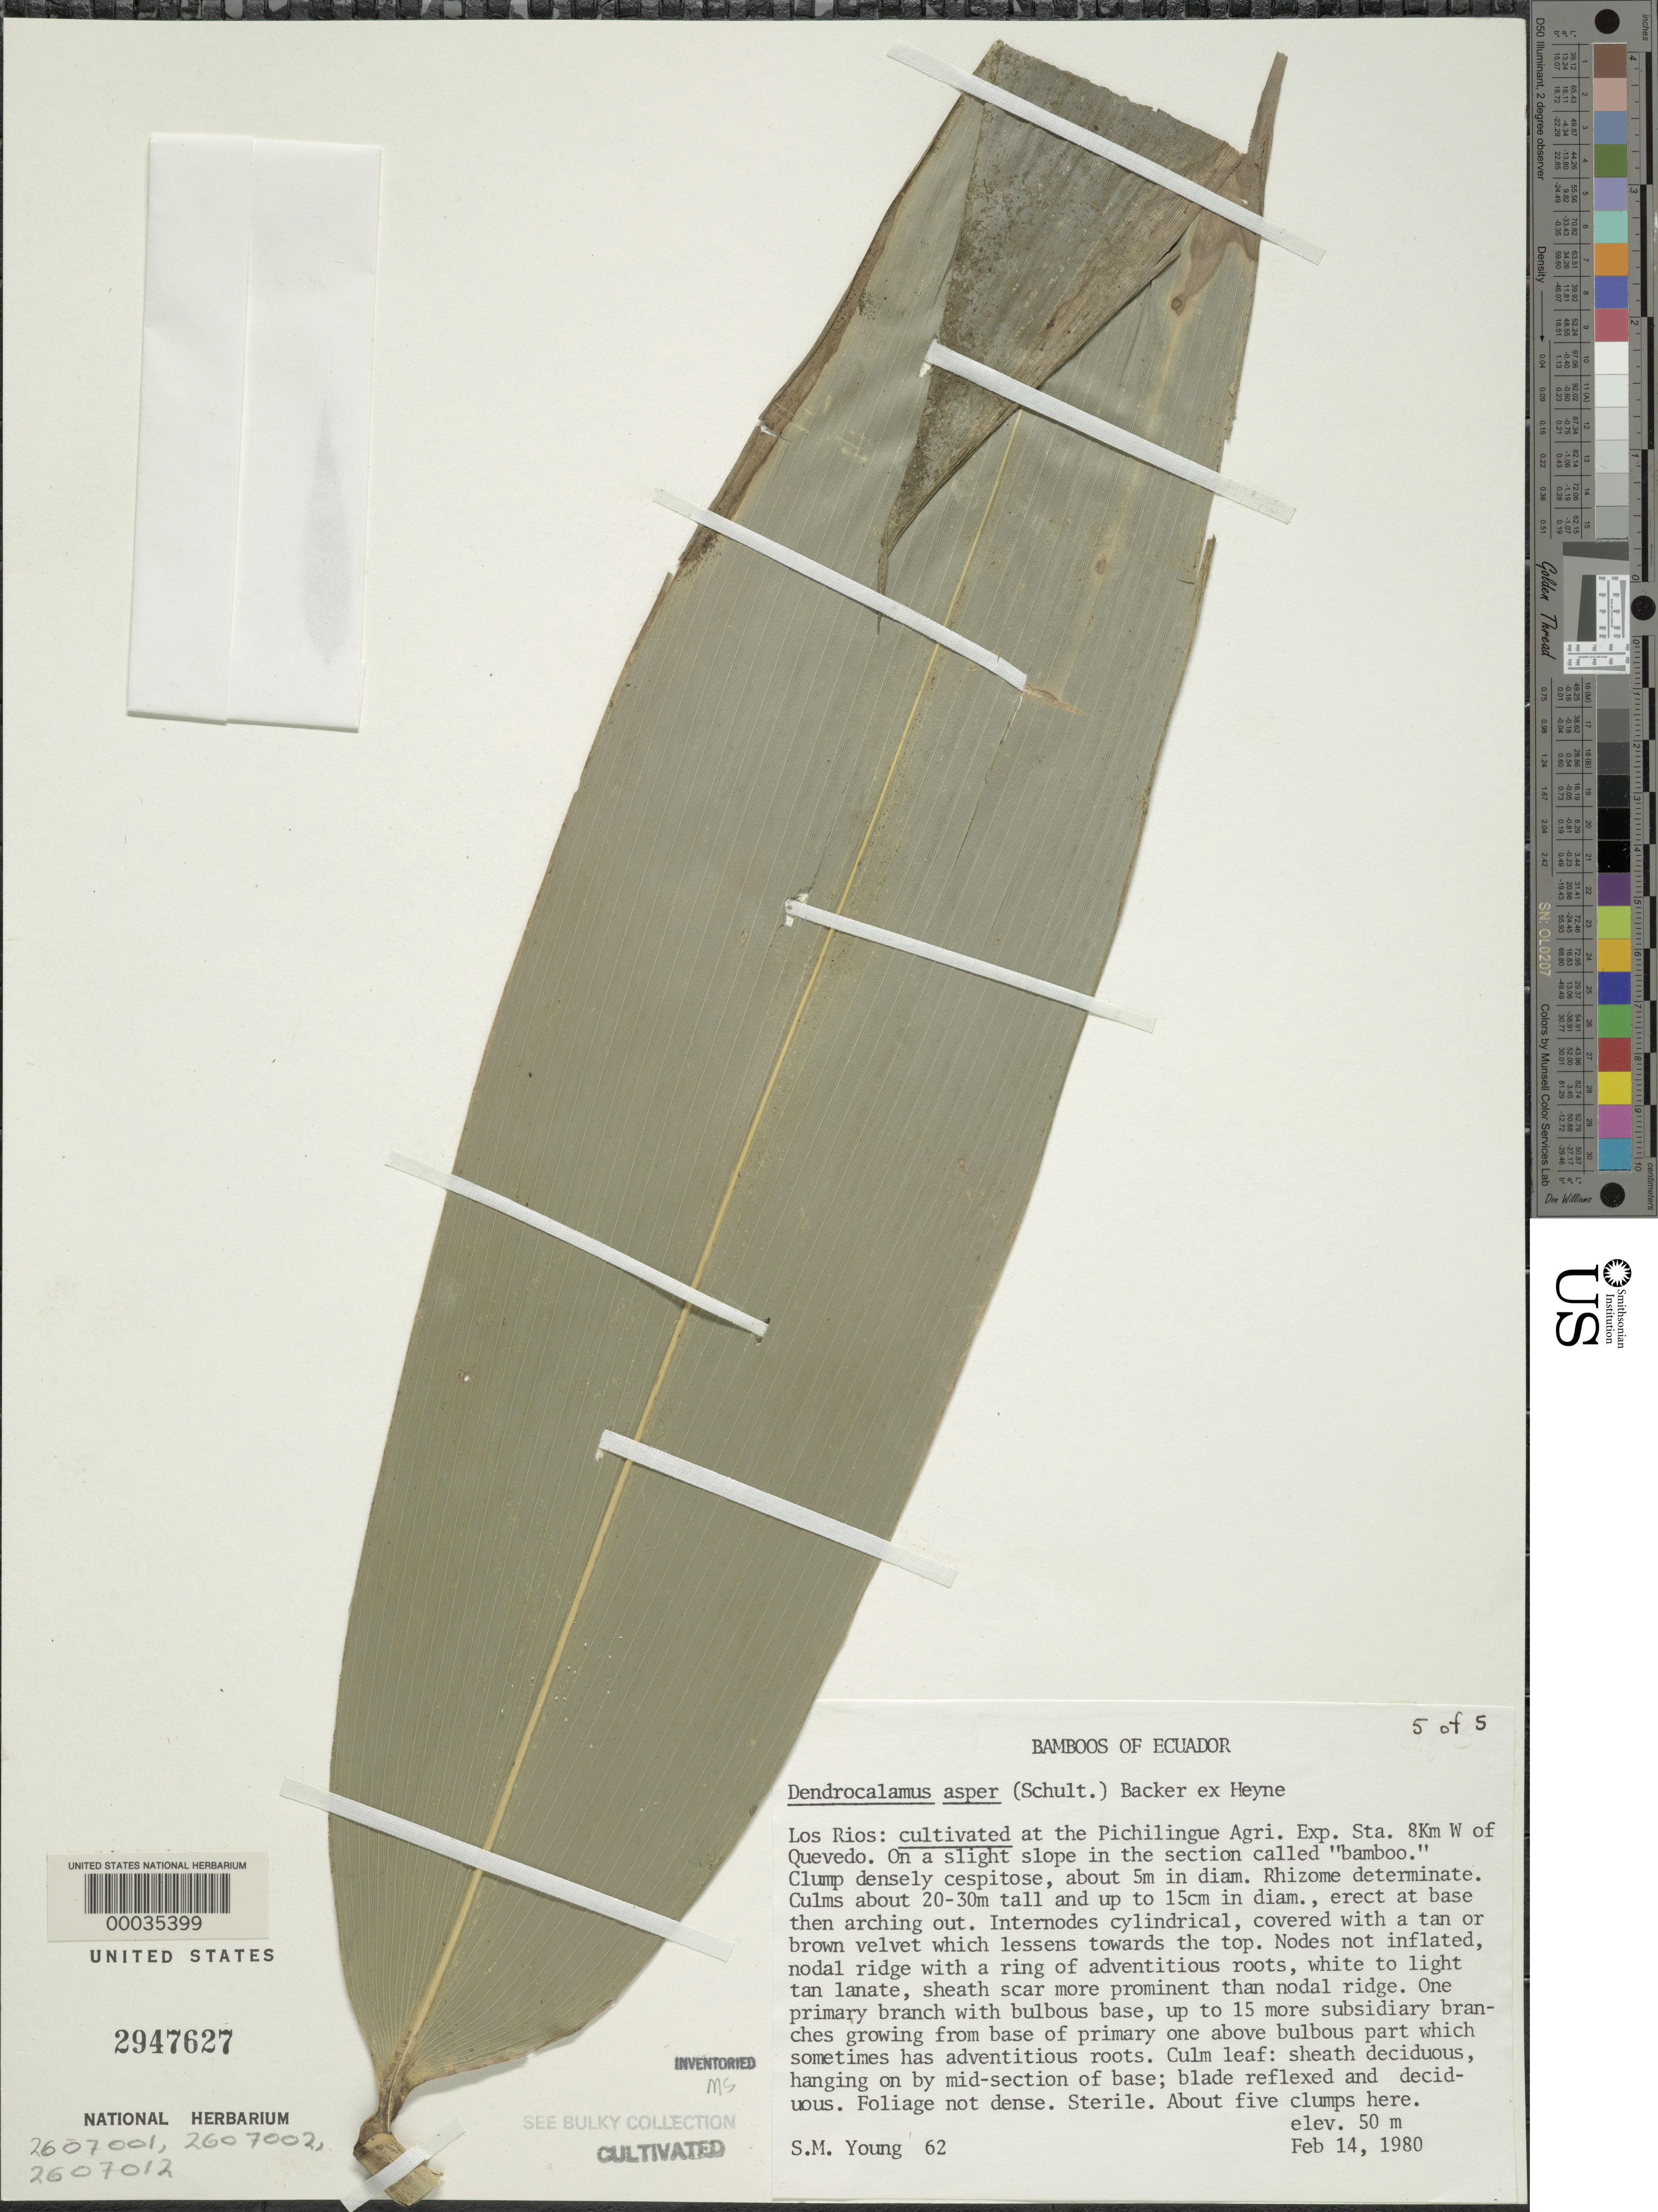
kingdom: Plantae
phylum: Tracheophyta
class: Liliopsida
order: Poales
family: Poaceae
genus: Dendrocalamus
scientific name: Dendrocalamus asper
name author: (Schult. & Schult. f.) Backer ex K. Heyne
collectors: S. Young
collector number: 62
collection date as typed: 14 Feb 1980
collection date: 1980-02-14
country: Ecuador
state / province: Los Ríos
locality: Pichilingue agriculture Experimentalal station, Quevedo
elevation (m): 50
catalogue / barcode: US 2947627